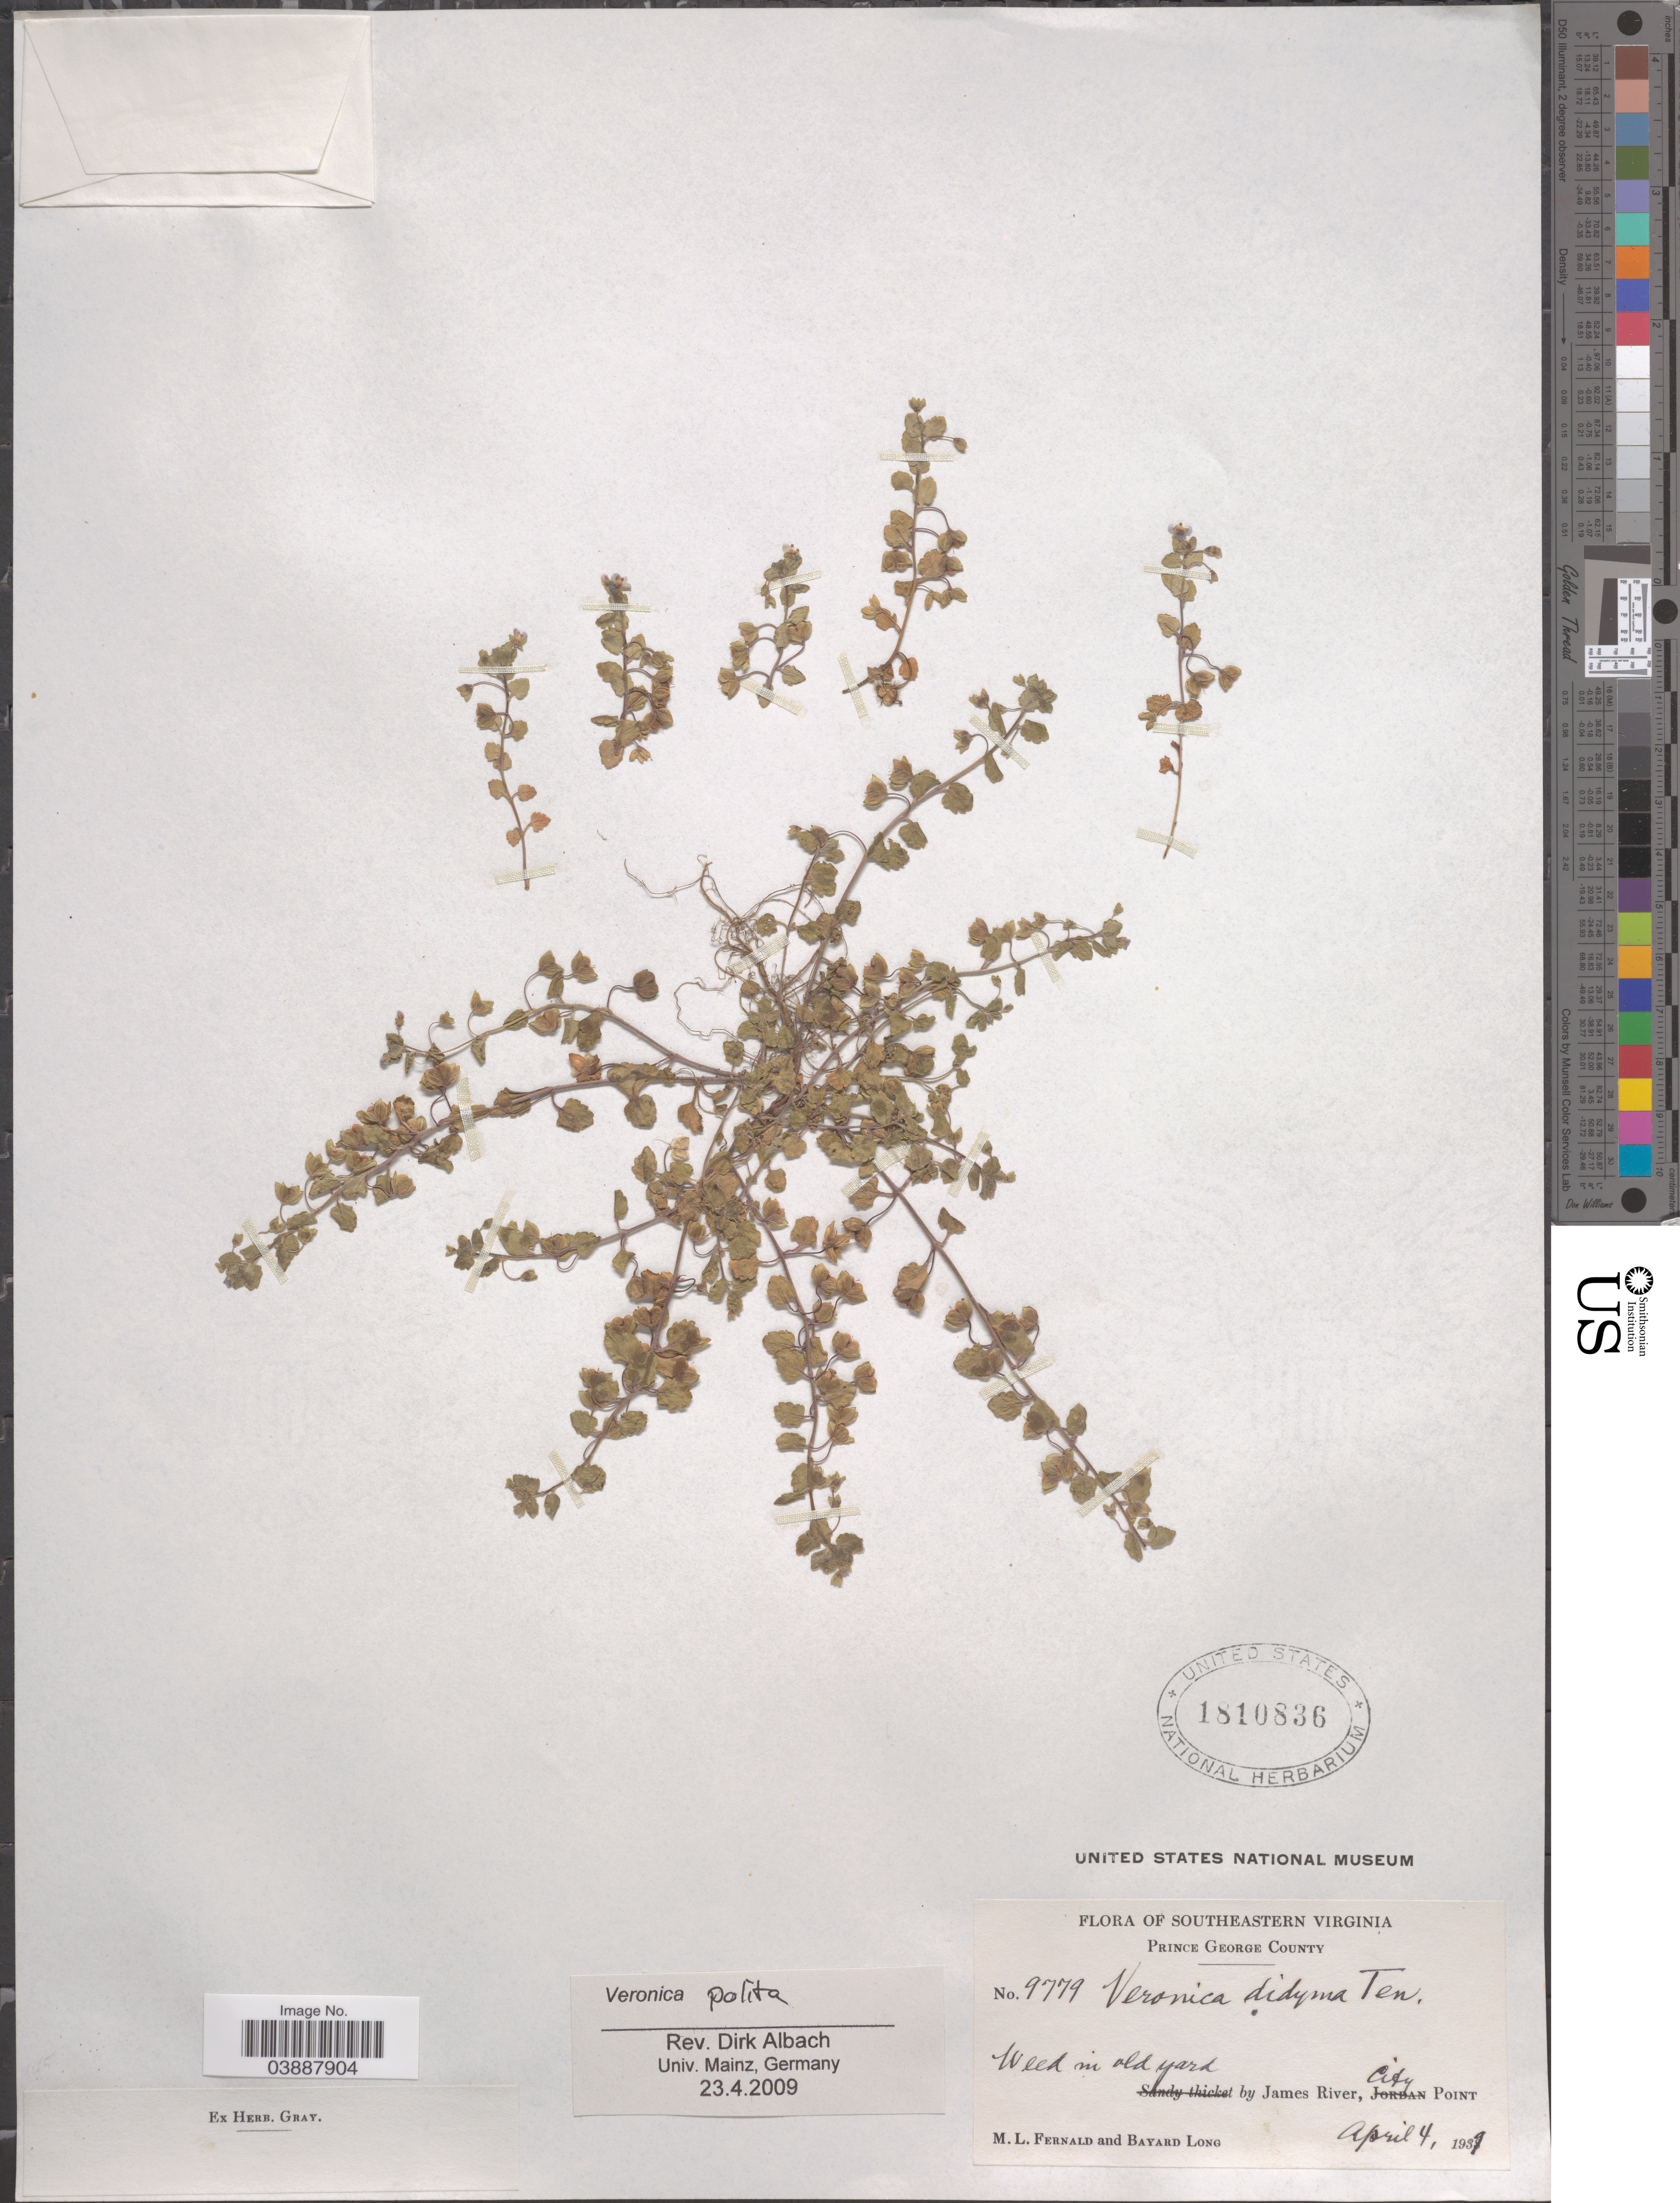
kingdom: Plantae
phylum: Tracheophyta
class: Magnoliopsida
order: Lamiales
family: Plantaginaceae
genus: Veronica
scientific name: Veronica polita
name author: Fr.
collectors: M. L. Fernald & B. Long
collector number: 9779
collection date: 1939-04-04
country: United States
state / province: Virginia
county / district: Prince George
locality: Southeastern Virginia. Prince George County. Weed in old yard by James River, City Point.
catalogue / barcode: US 1810836